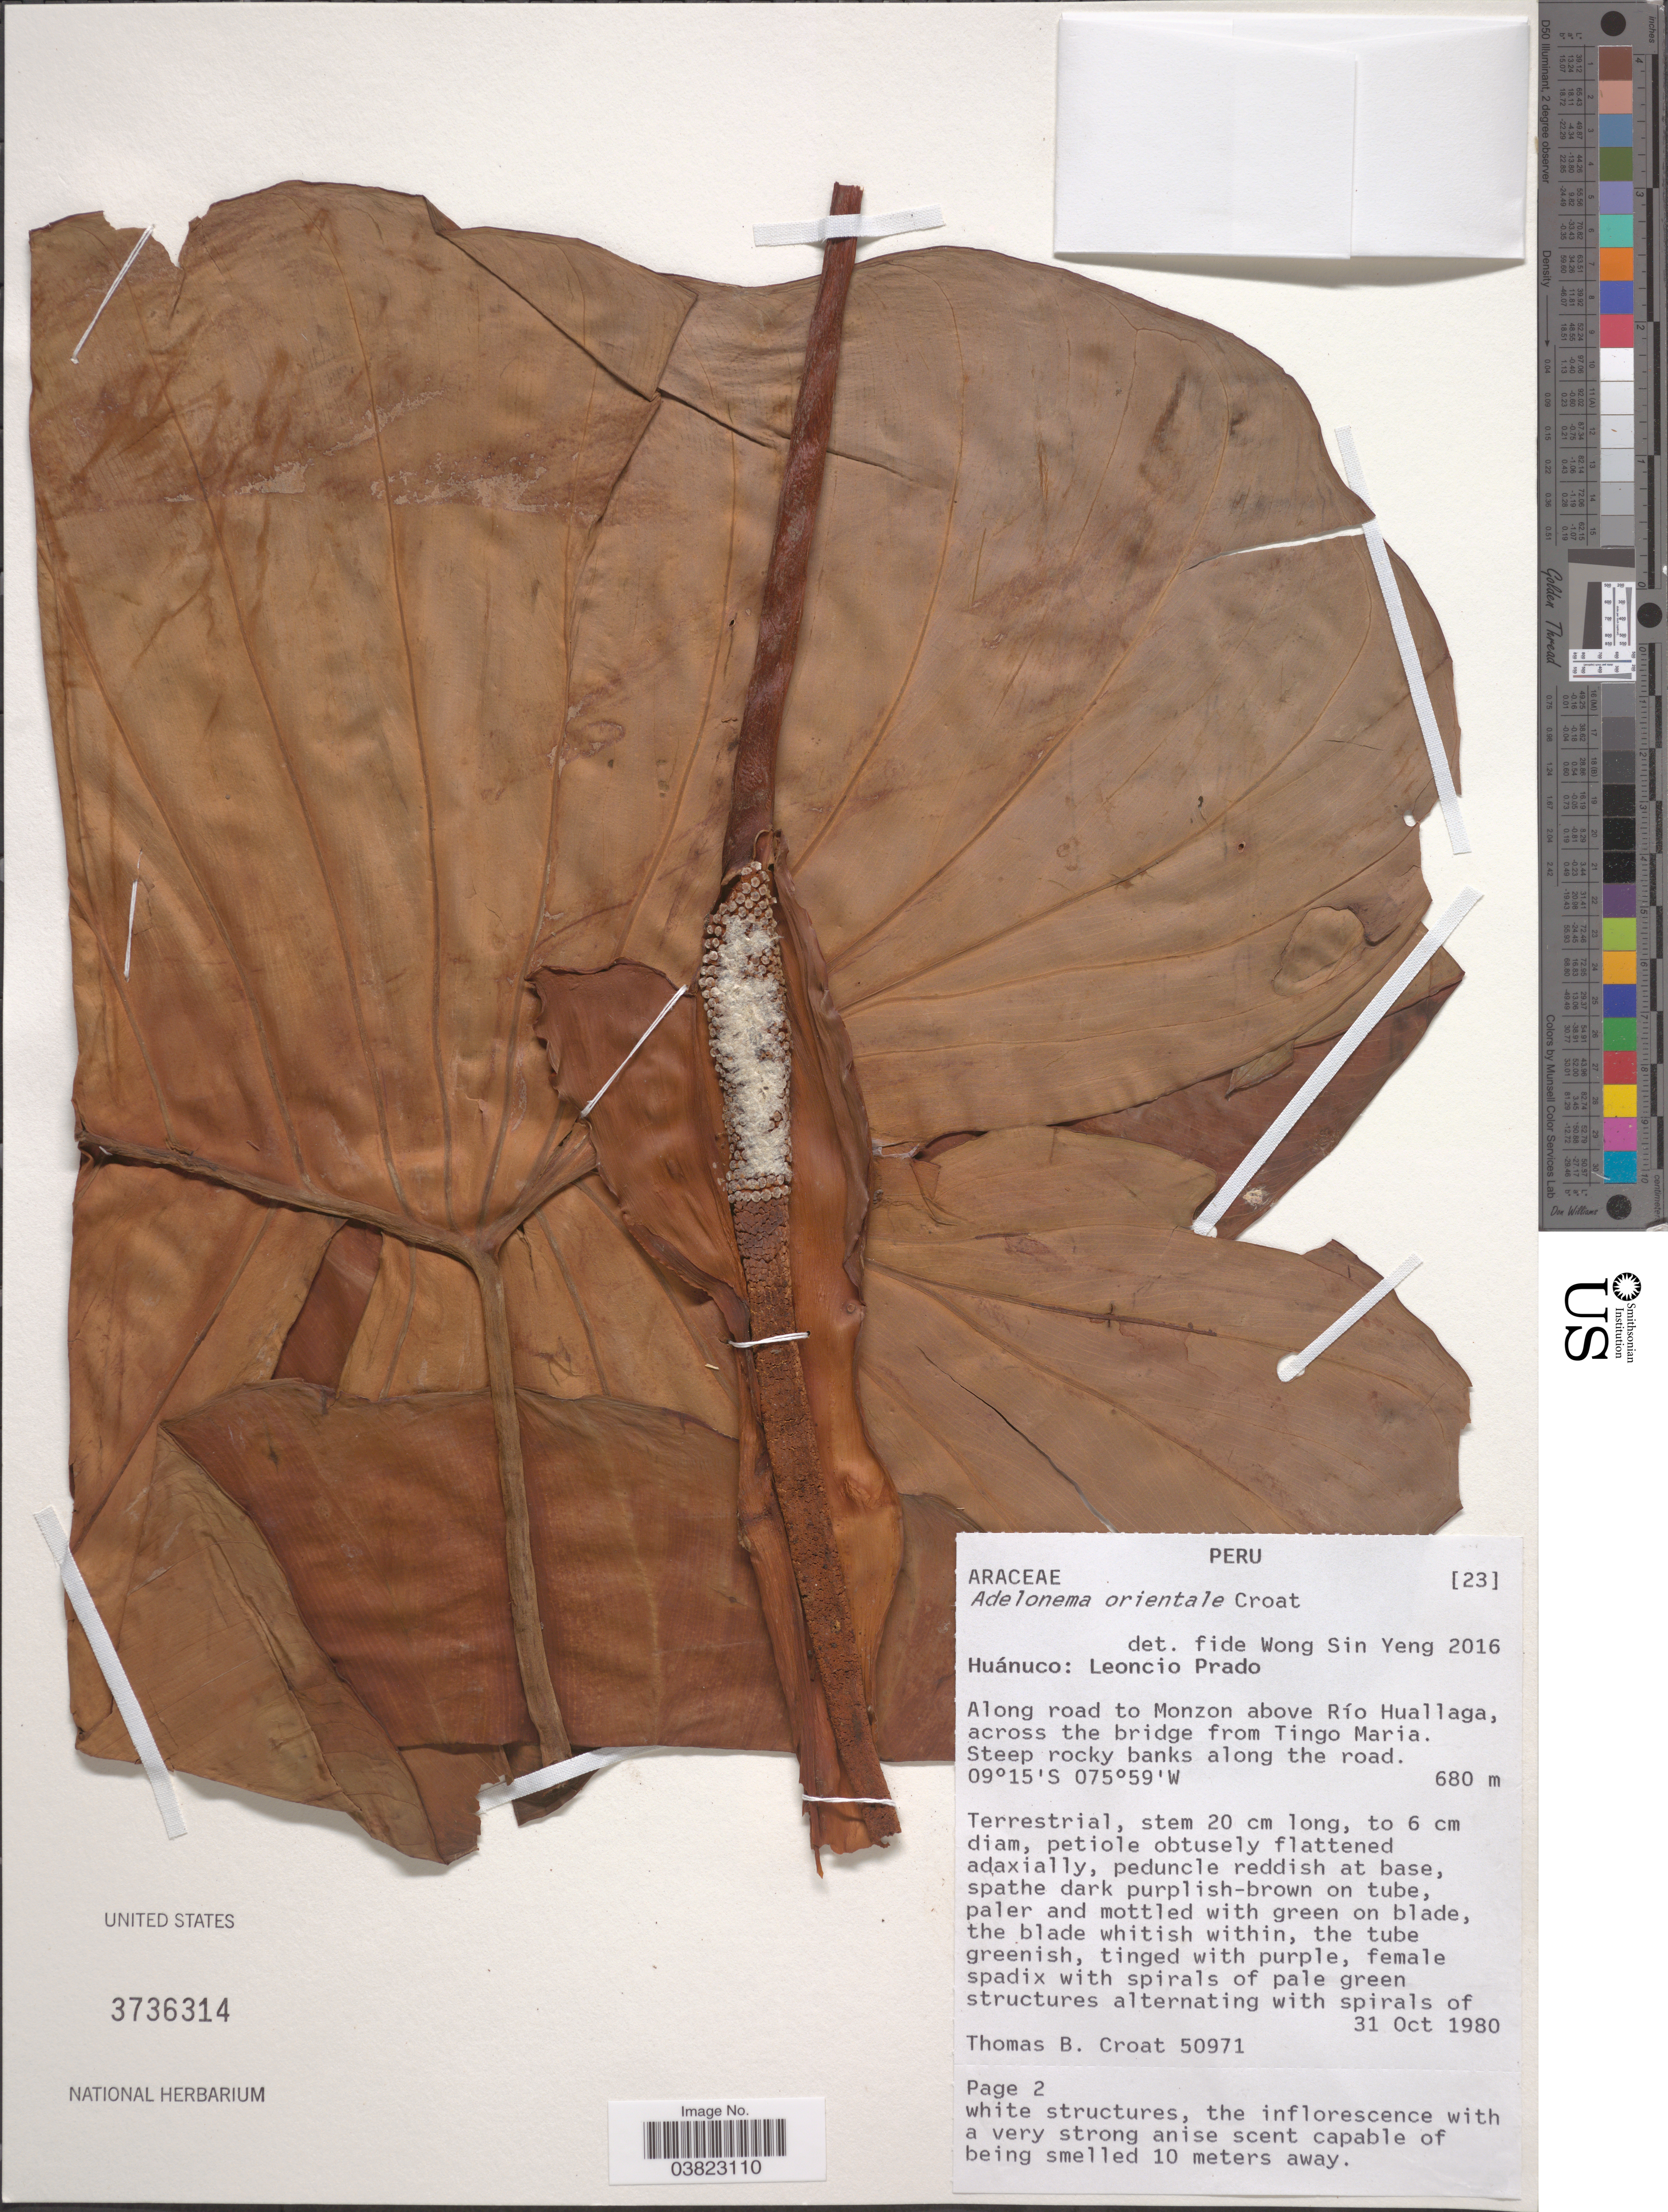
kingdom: Plantae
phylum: Tracheophyta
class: Liliopsida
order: Alismatales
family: Araceae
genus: Adelonema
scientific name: Adelonema orientale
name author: Croat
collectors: T. B. Croat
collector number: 50971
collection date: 1980-10-31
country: Peru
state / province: Huánuco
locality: Leoncio Prado. Along road to Monzon above Río Huallaga, across the bridge from Tingo Maria. Steep rocky banks along the road.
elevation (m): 680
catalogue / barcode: US 3736314